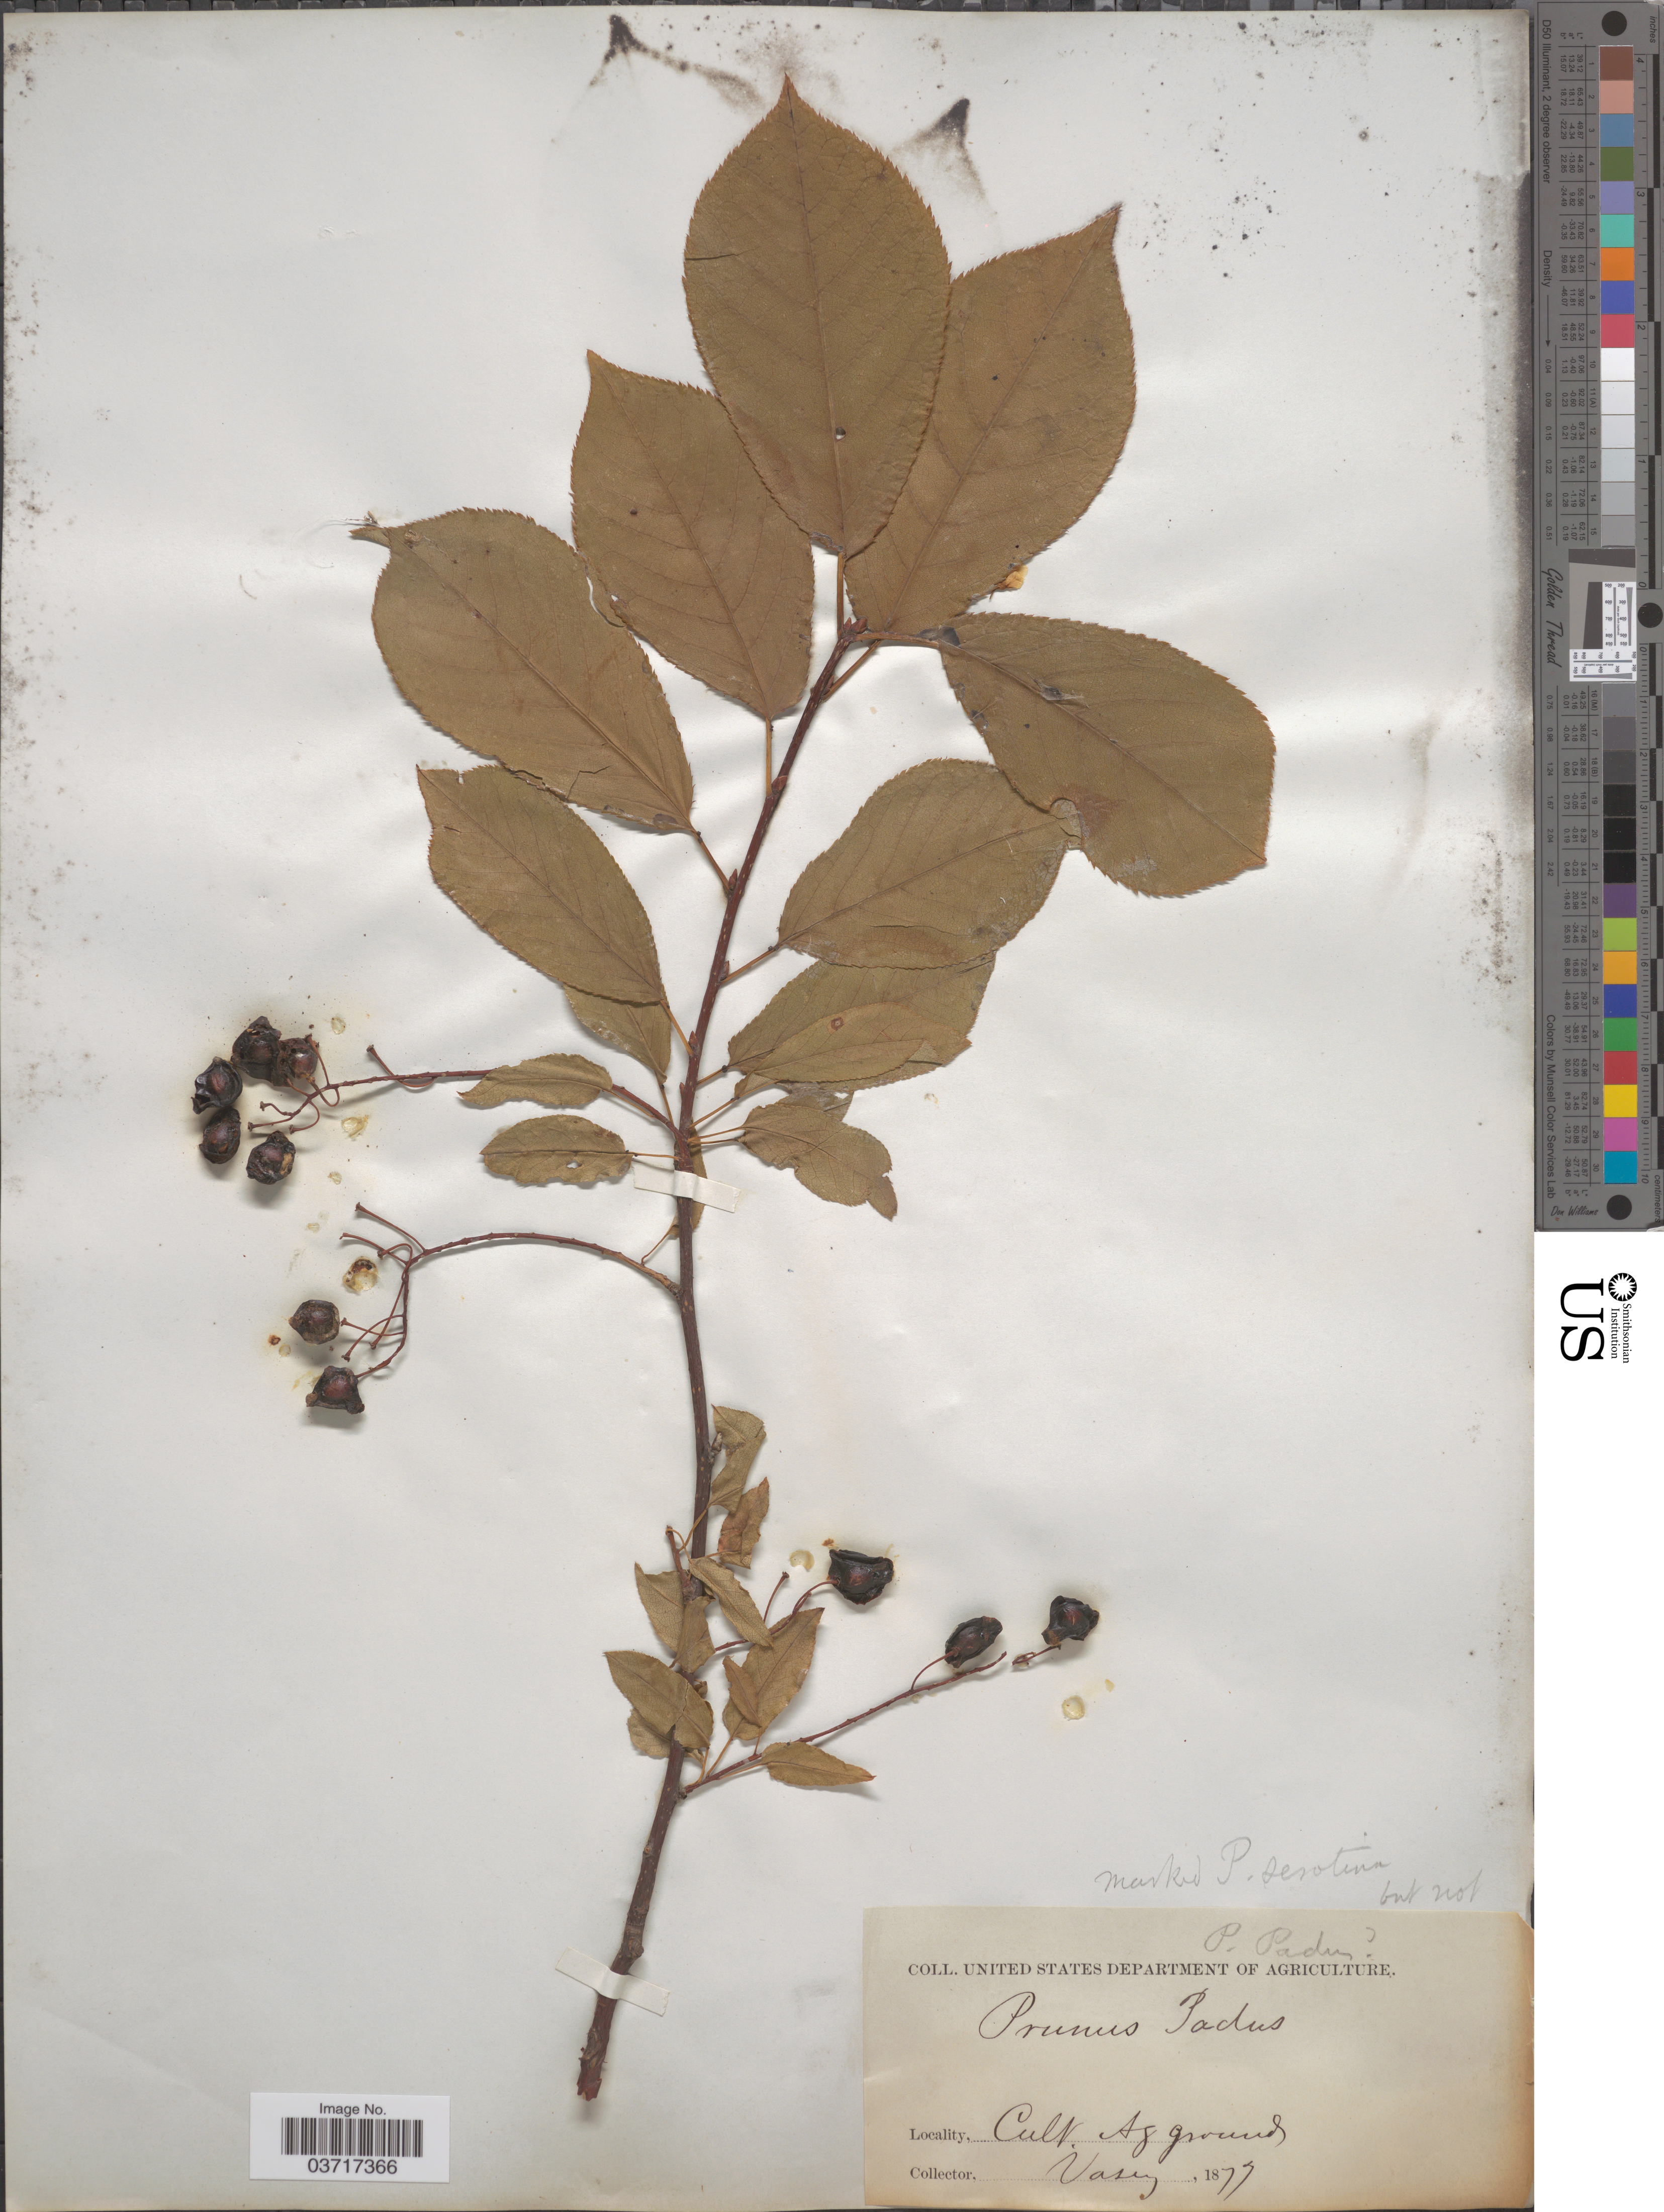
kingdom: Plantae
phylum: Tracheophyta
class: Magnoliopsida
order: Rosales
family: Rosaceae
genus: Prunus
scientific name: Prunus padus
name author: L.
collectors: Vasey, --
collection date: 1877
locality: Ag Ground.